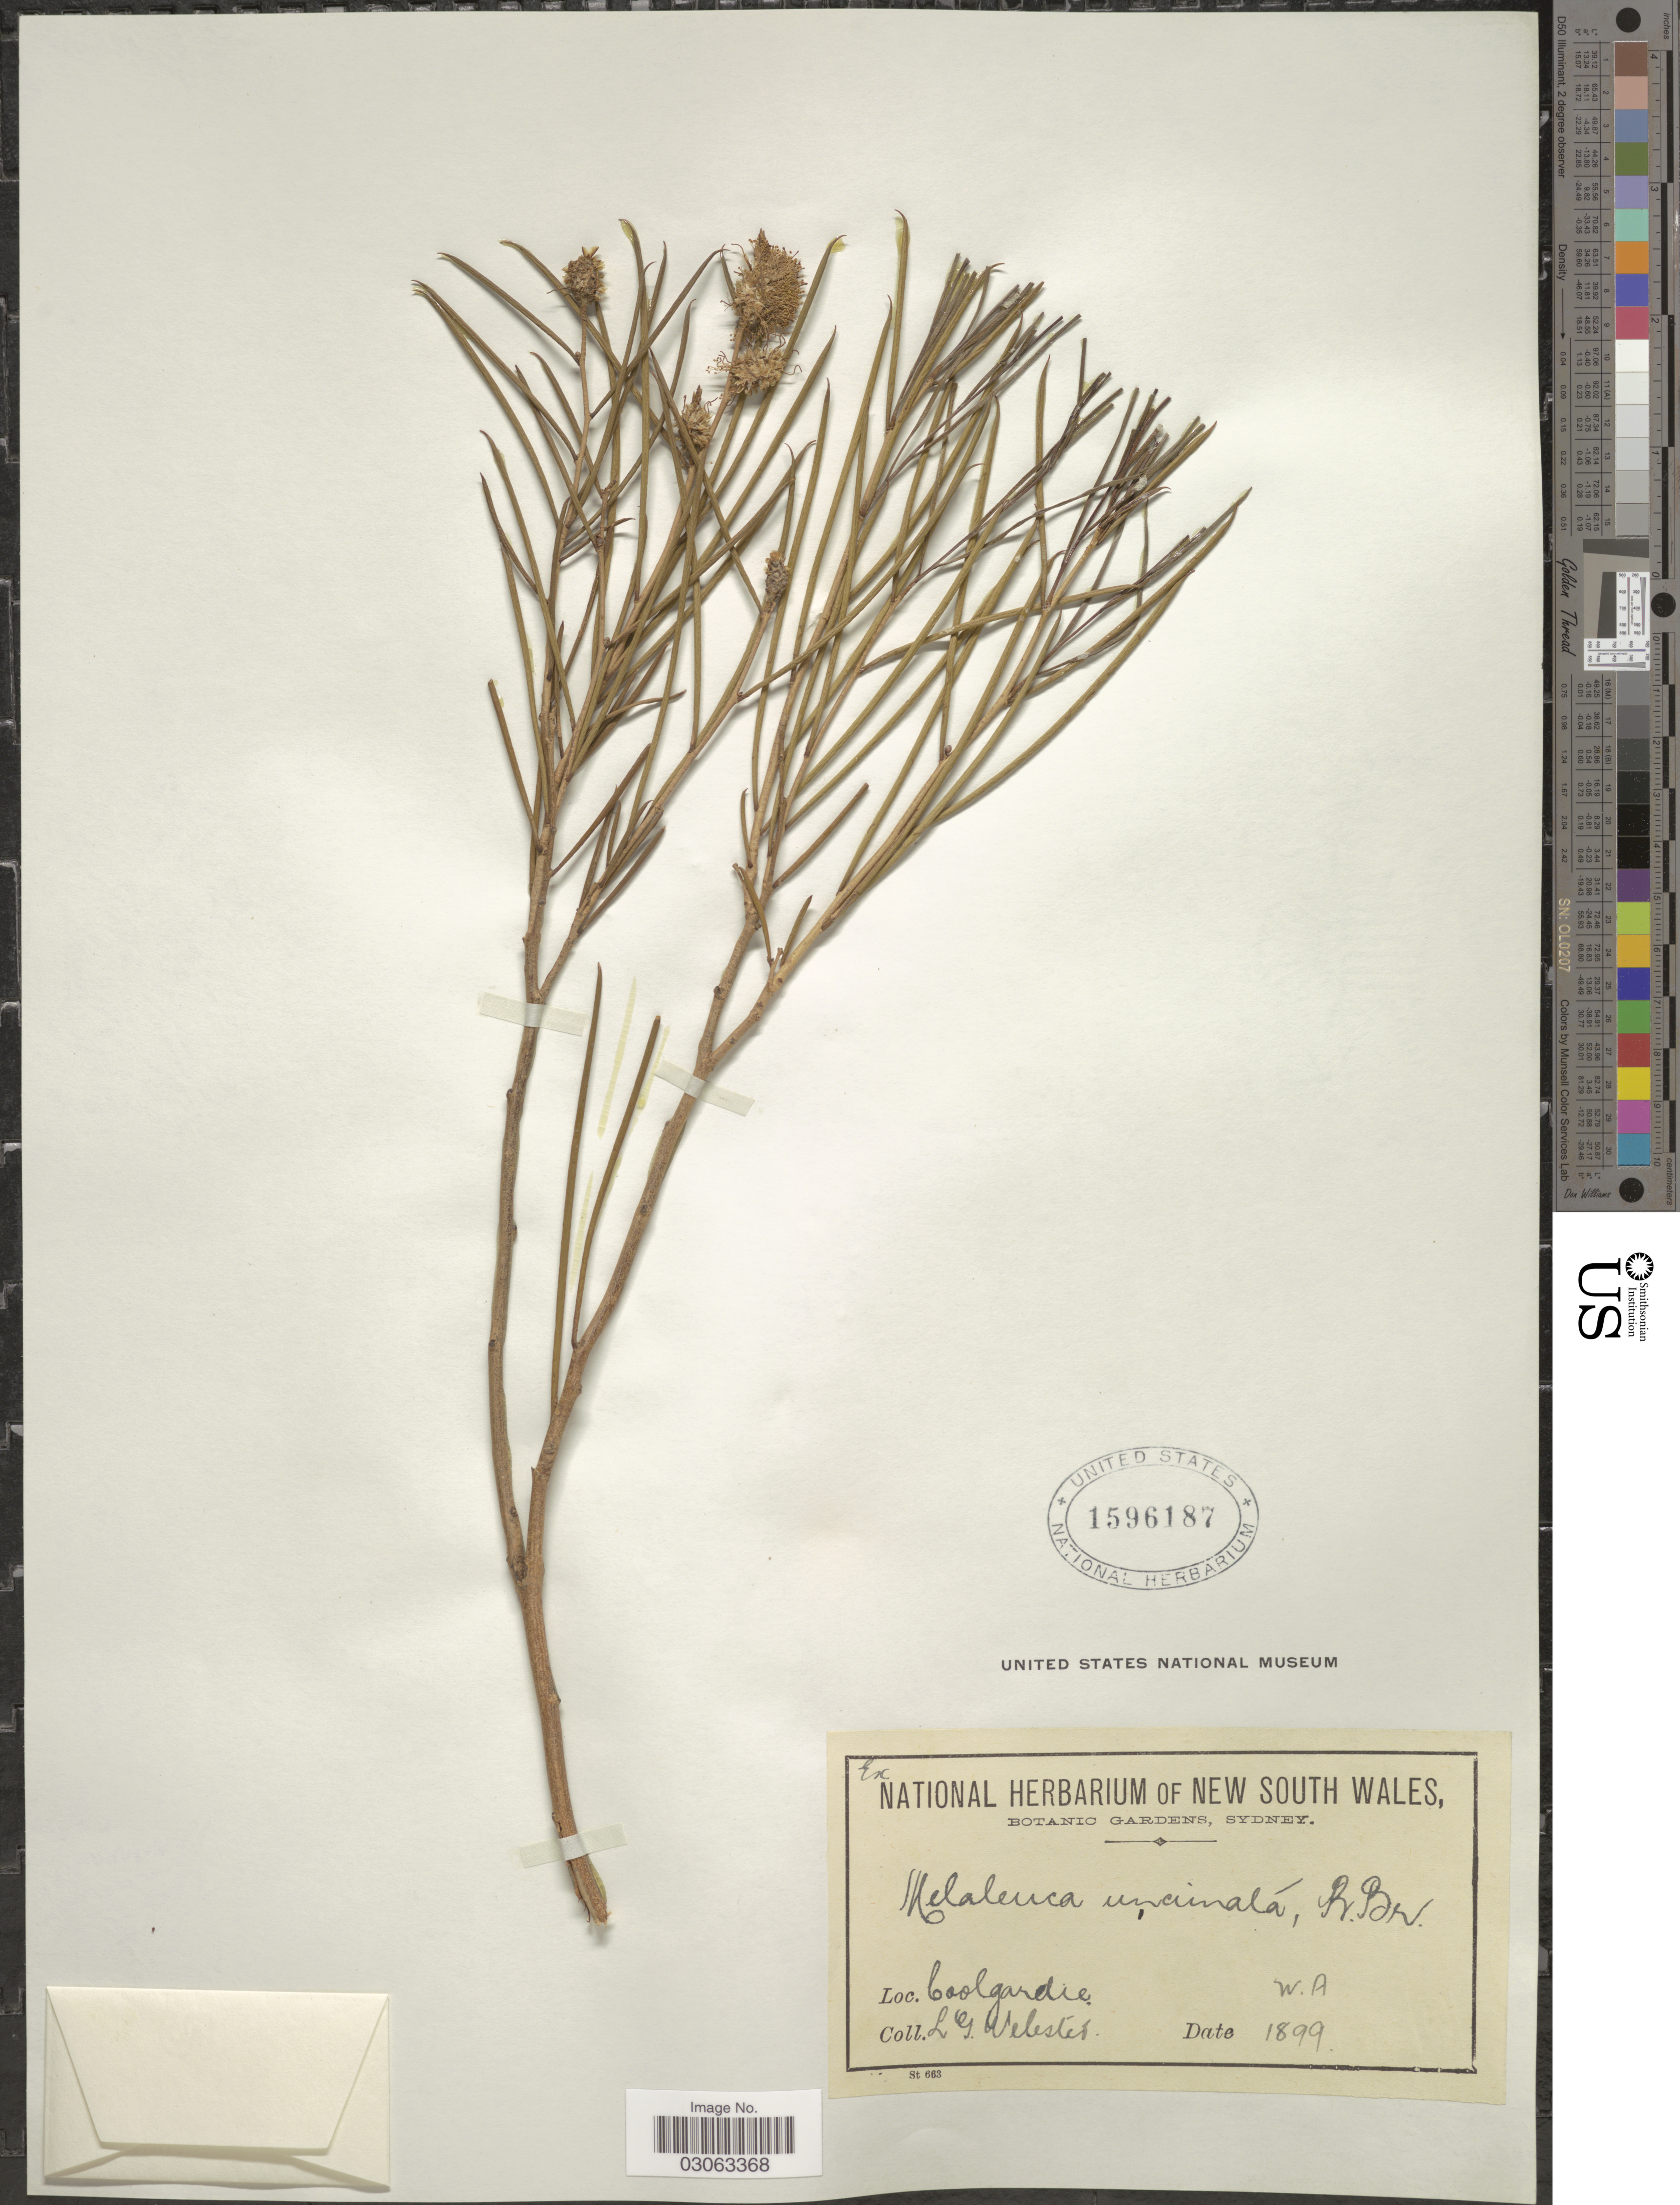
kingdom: Plantae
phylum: Tracheophyta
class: Magnoliopsida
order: Myrtales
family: Myrtaceae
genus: Melaleuca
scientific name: Melaleuca uncinata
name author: R. Br.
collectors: L. Webster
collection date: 1899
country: Australia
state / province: Western Australia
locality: Coolgardie.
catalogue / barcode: US 1596187